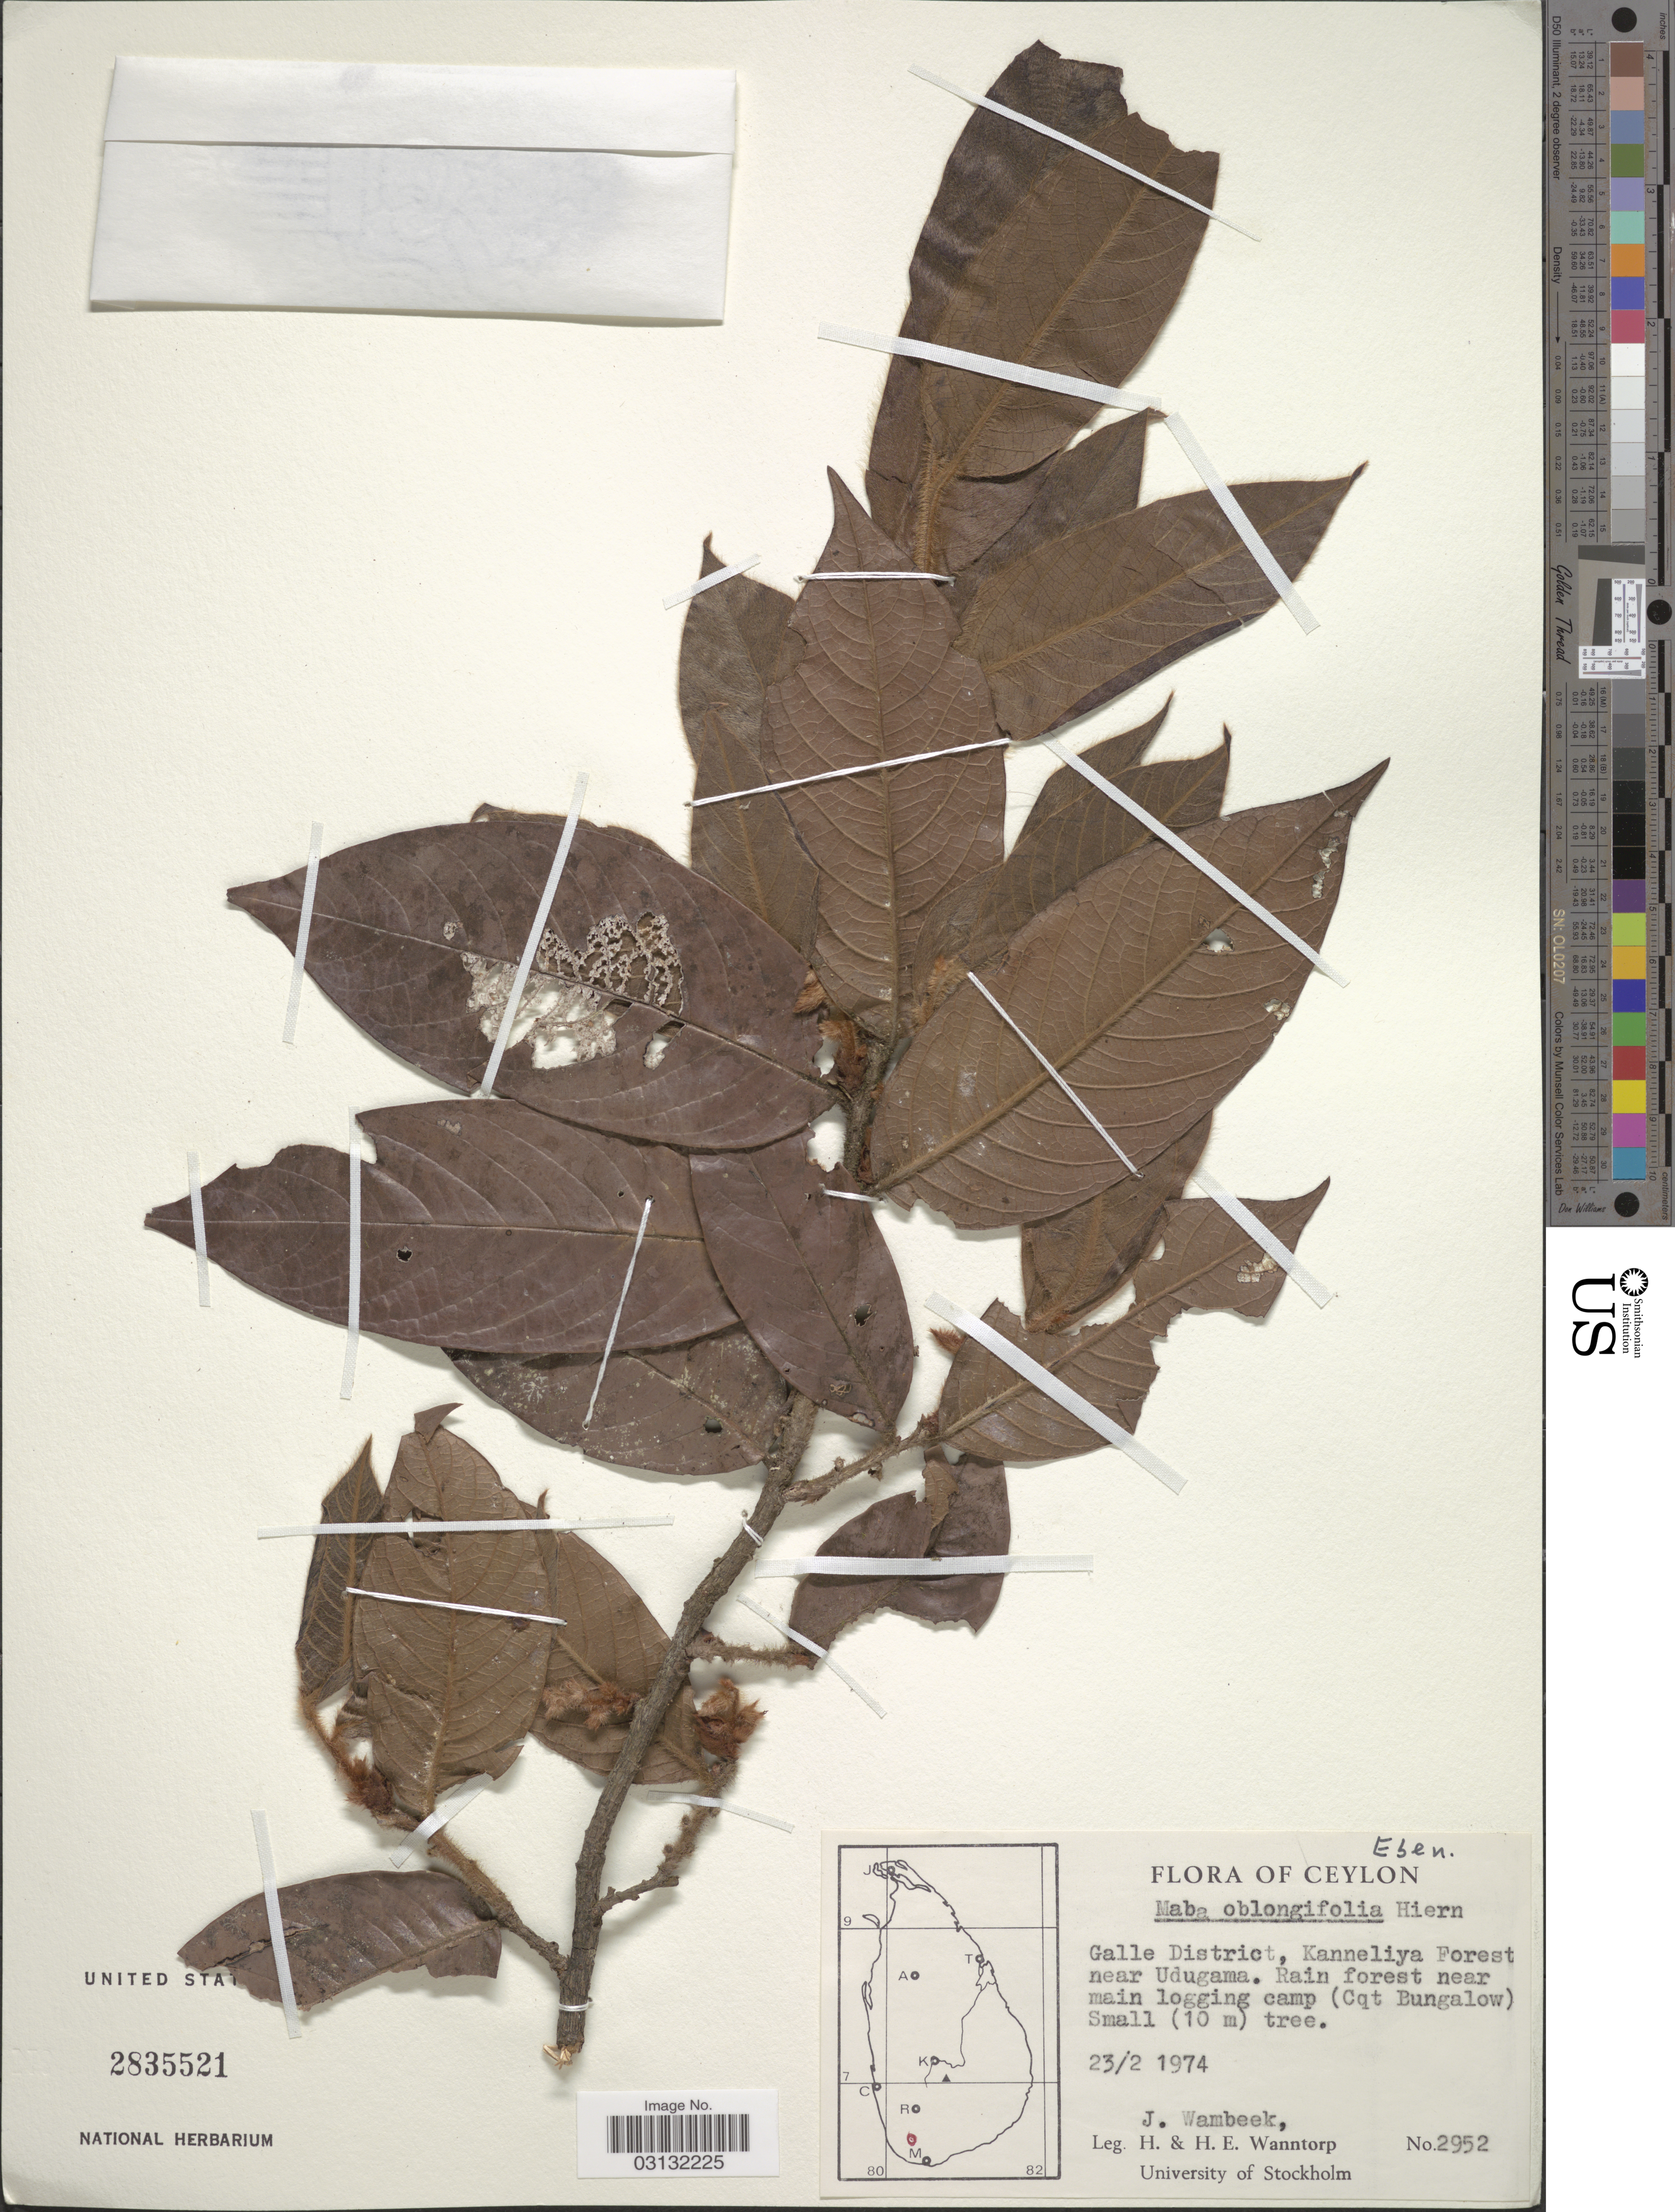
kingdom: Plantae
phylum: Tracheophyta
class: Magnoliopsida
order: Ericales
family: Ebenaceae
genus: Diospyros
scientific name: Diospyros oblongifolia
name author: (Thwaites) Kosterm.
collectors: J. Wambeek, H. Wanntorp & H. Wanntorp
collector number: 2952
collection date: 1974-02-23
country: Sri Lanka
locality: Ceylon. Galle District, Kanneliya Forest near Udugama. Near main logging camp (Cqt Bungalow).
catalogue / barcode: US 2835521